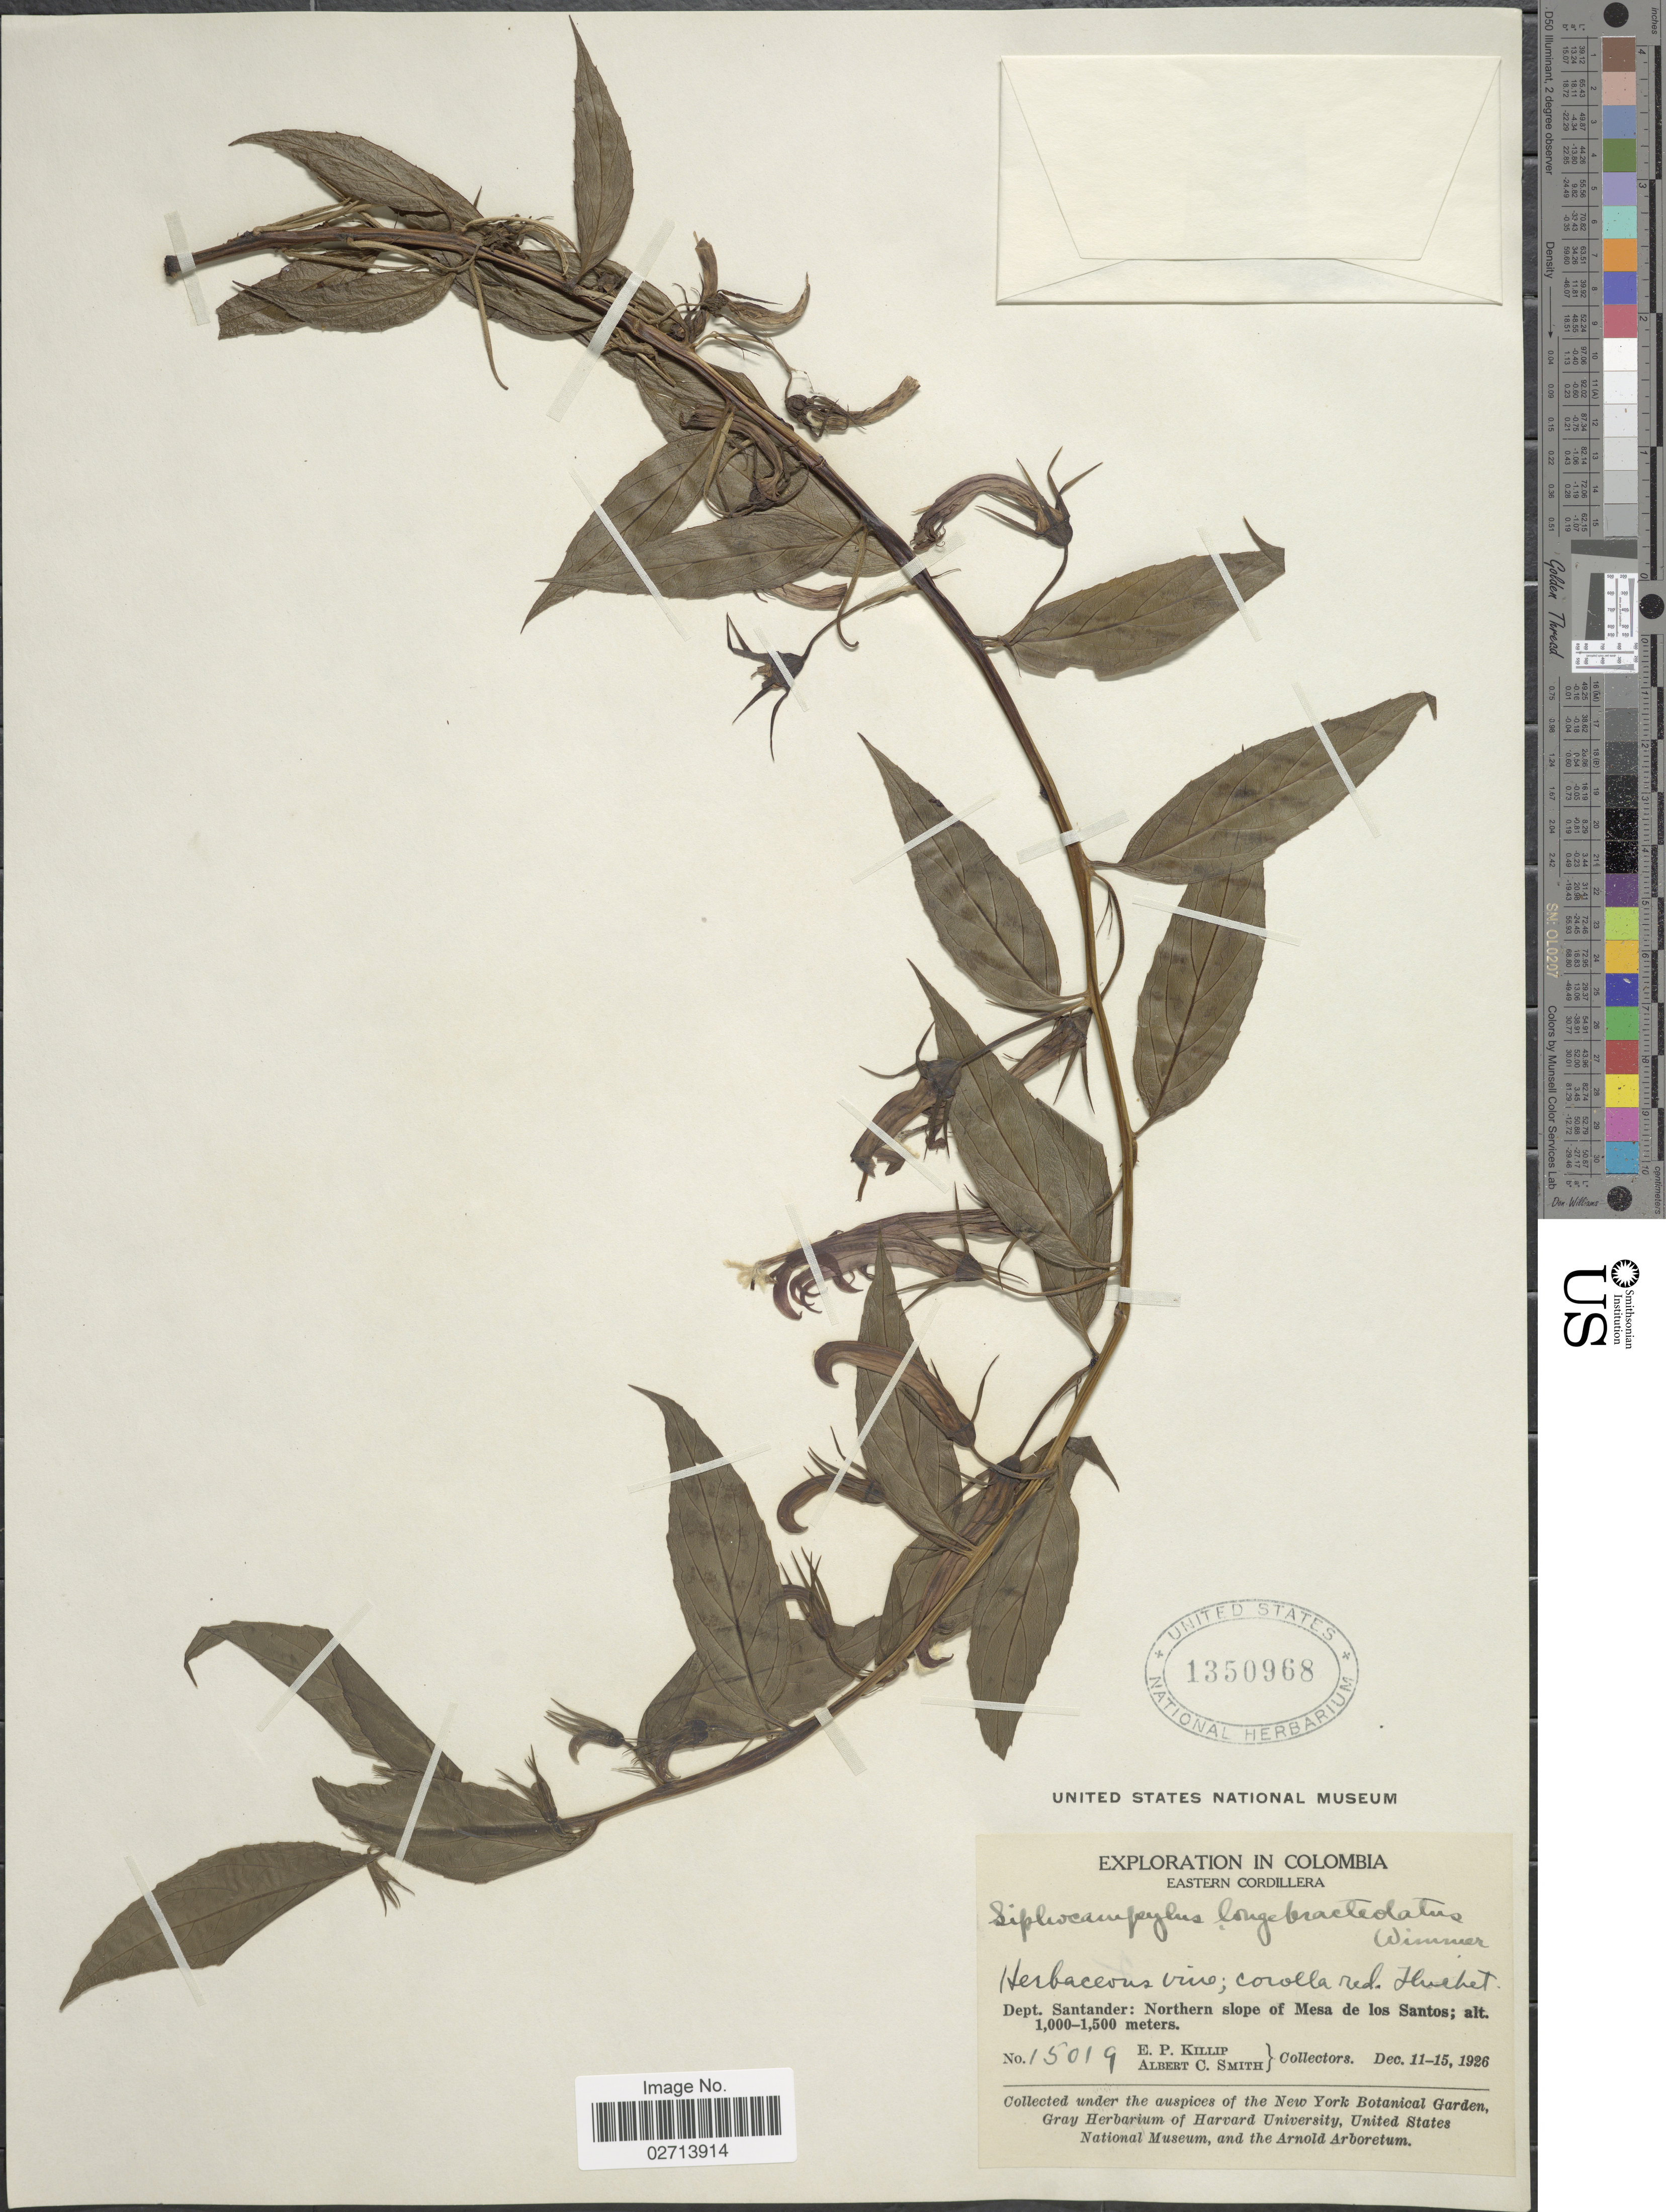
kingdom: Plantae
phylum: Tracheophyta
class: Magnoliopsida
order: Asterales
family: Campanulaceae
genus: Siphocampylus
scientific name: Siphocampylus longebracteolatus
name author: E. Wimm.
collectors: E. P. Killip & A. C. Smith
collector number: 15019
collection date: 1926-12-11/1926-12-15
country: Colombia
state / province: Santander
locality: Eastern Cordillera. Dept. Santander: Northern slope of Mesa de los Santos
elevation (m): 1000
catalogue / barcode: US 1350968